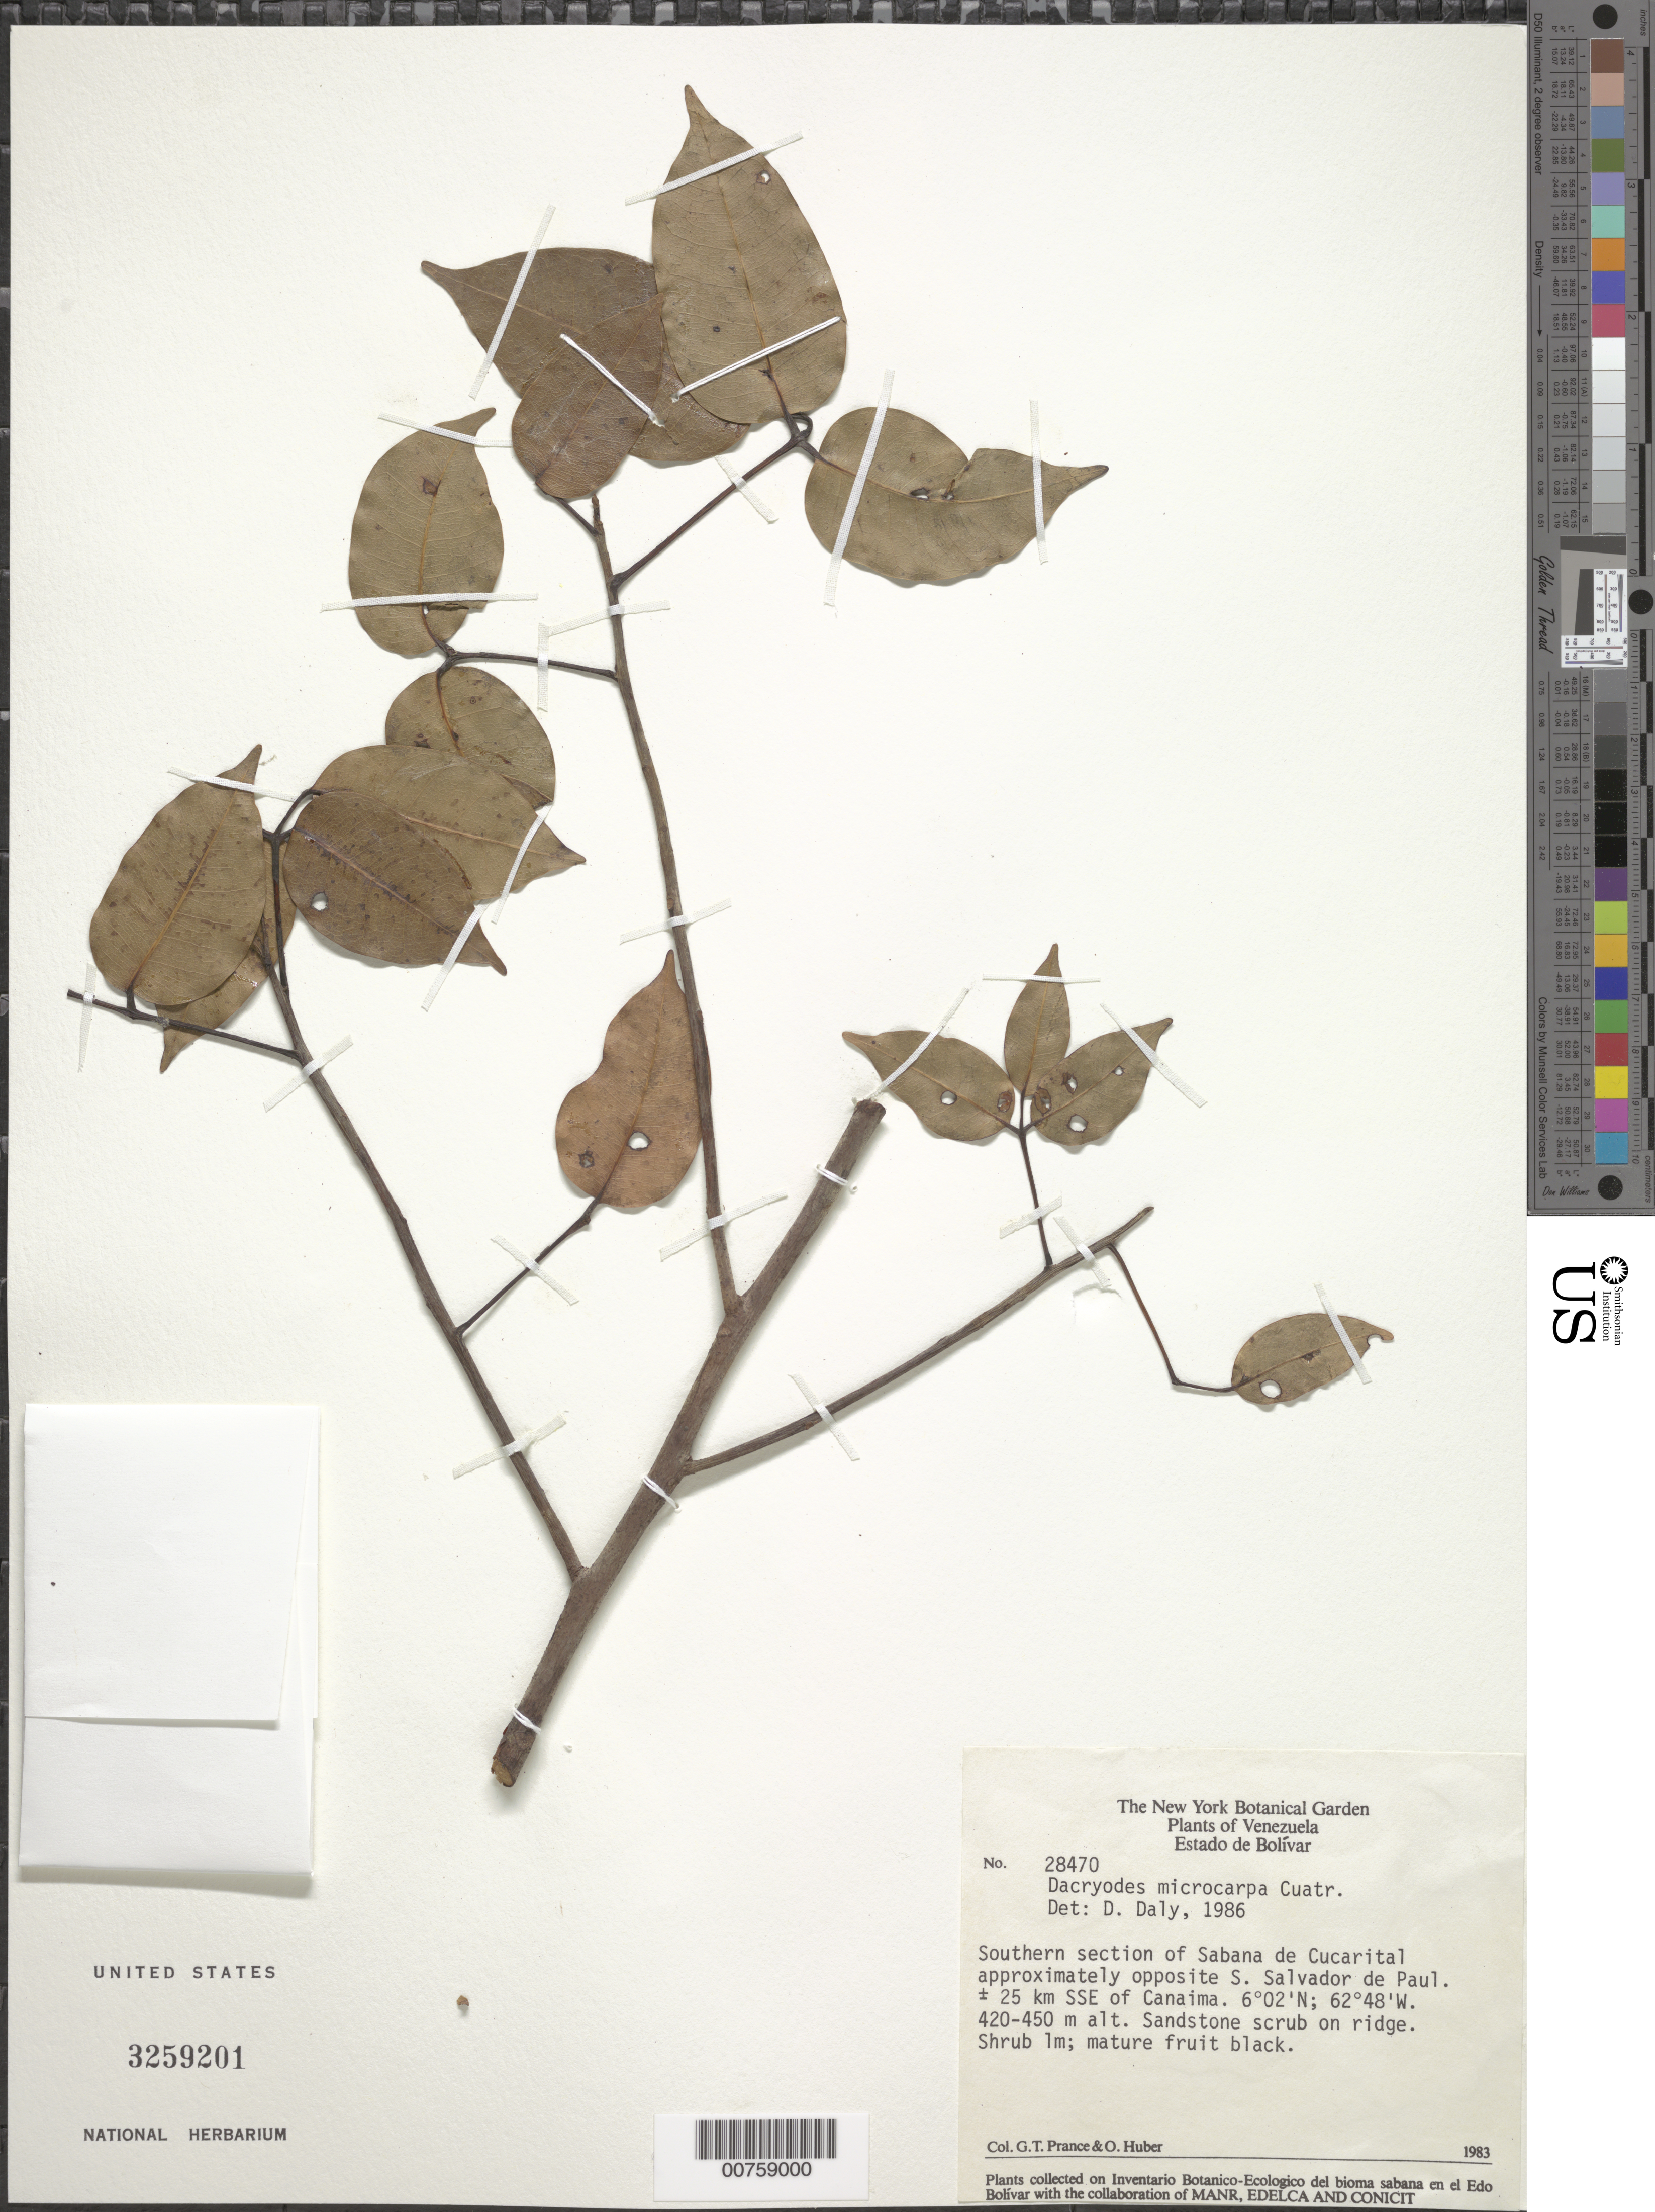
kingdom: Plantae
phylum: Tracheophyta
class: Magnoliopsida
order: Sapindales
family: Burseraceae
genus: Dacryodes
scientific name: Dacryodes microcarpa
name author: Cuatrec.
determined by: Daly, D. C.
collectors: G. T. Prance & O. Huber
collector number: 28470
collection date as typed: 1-Sep-83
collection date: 1983-09-01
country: Venezuela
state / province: Bolívar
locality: Sabana de Cucarital, opposite S. Salvador de Paul, ± 25 km SSE of Canaima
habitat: Sandstone scrub on ridge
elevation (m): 420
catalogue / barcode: US 3259201